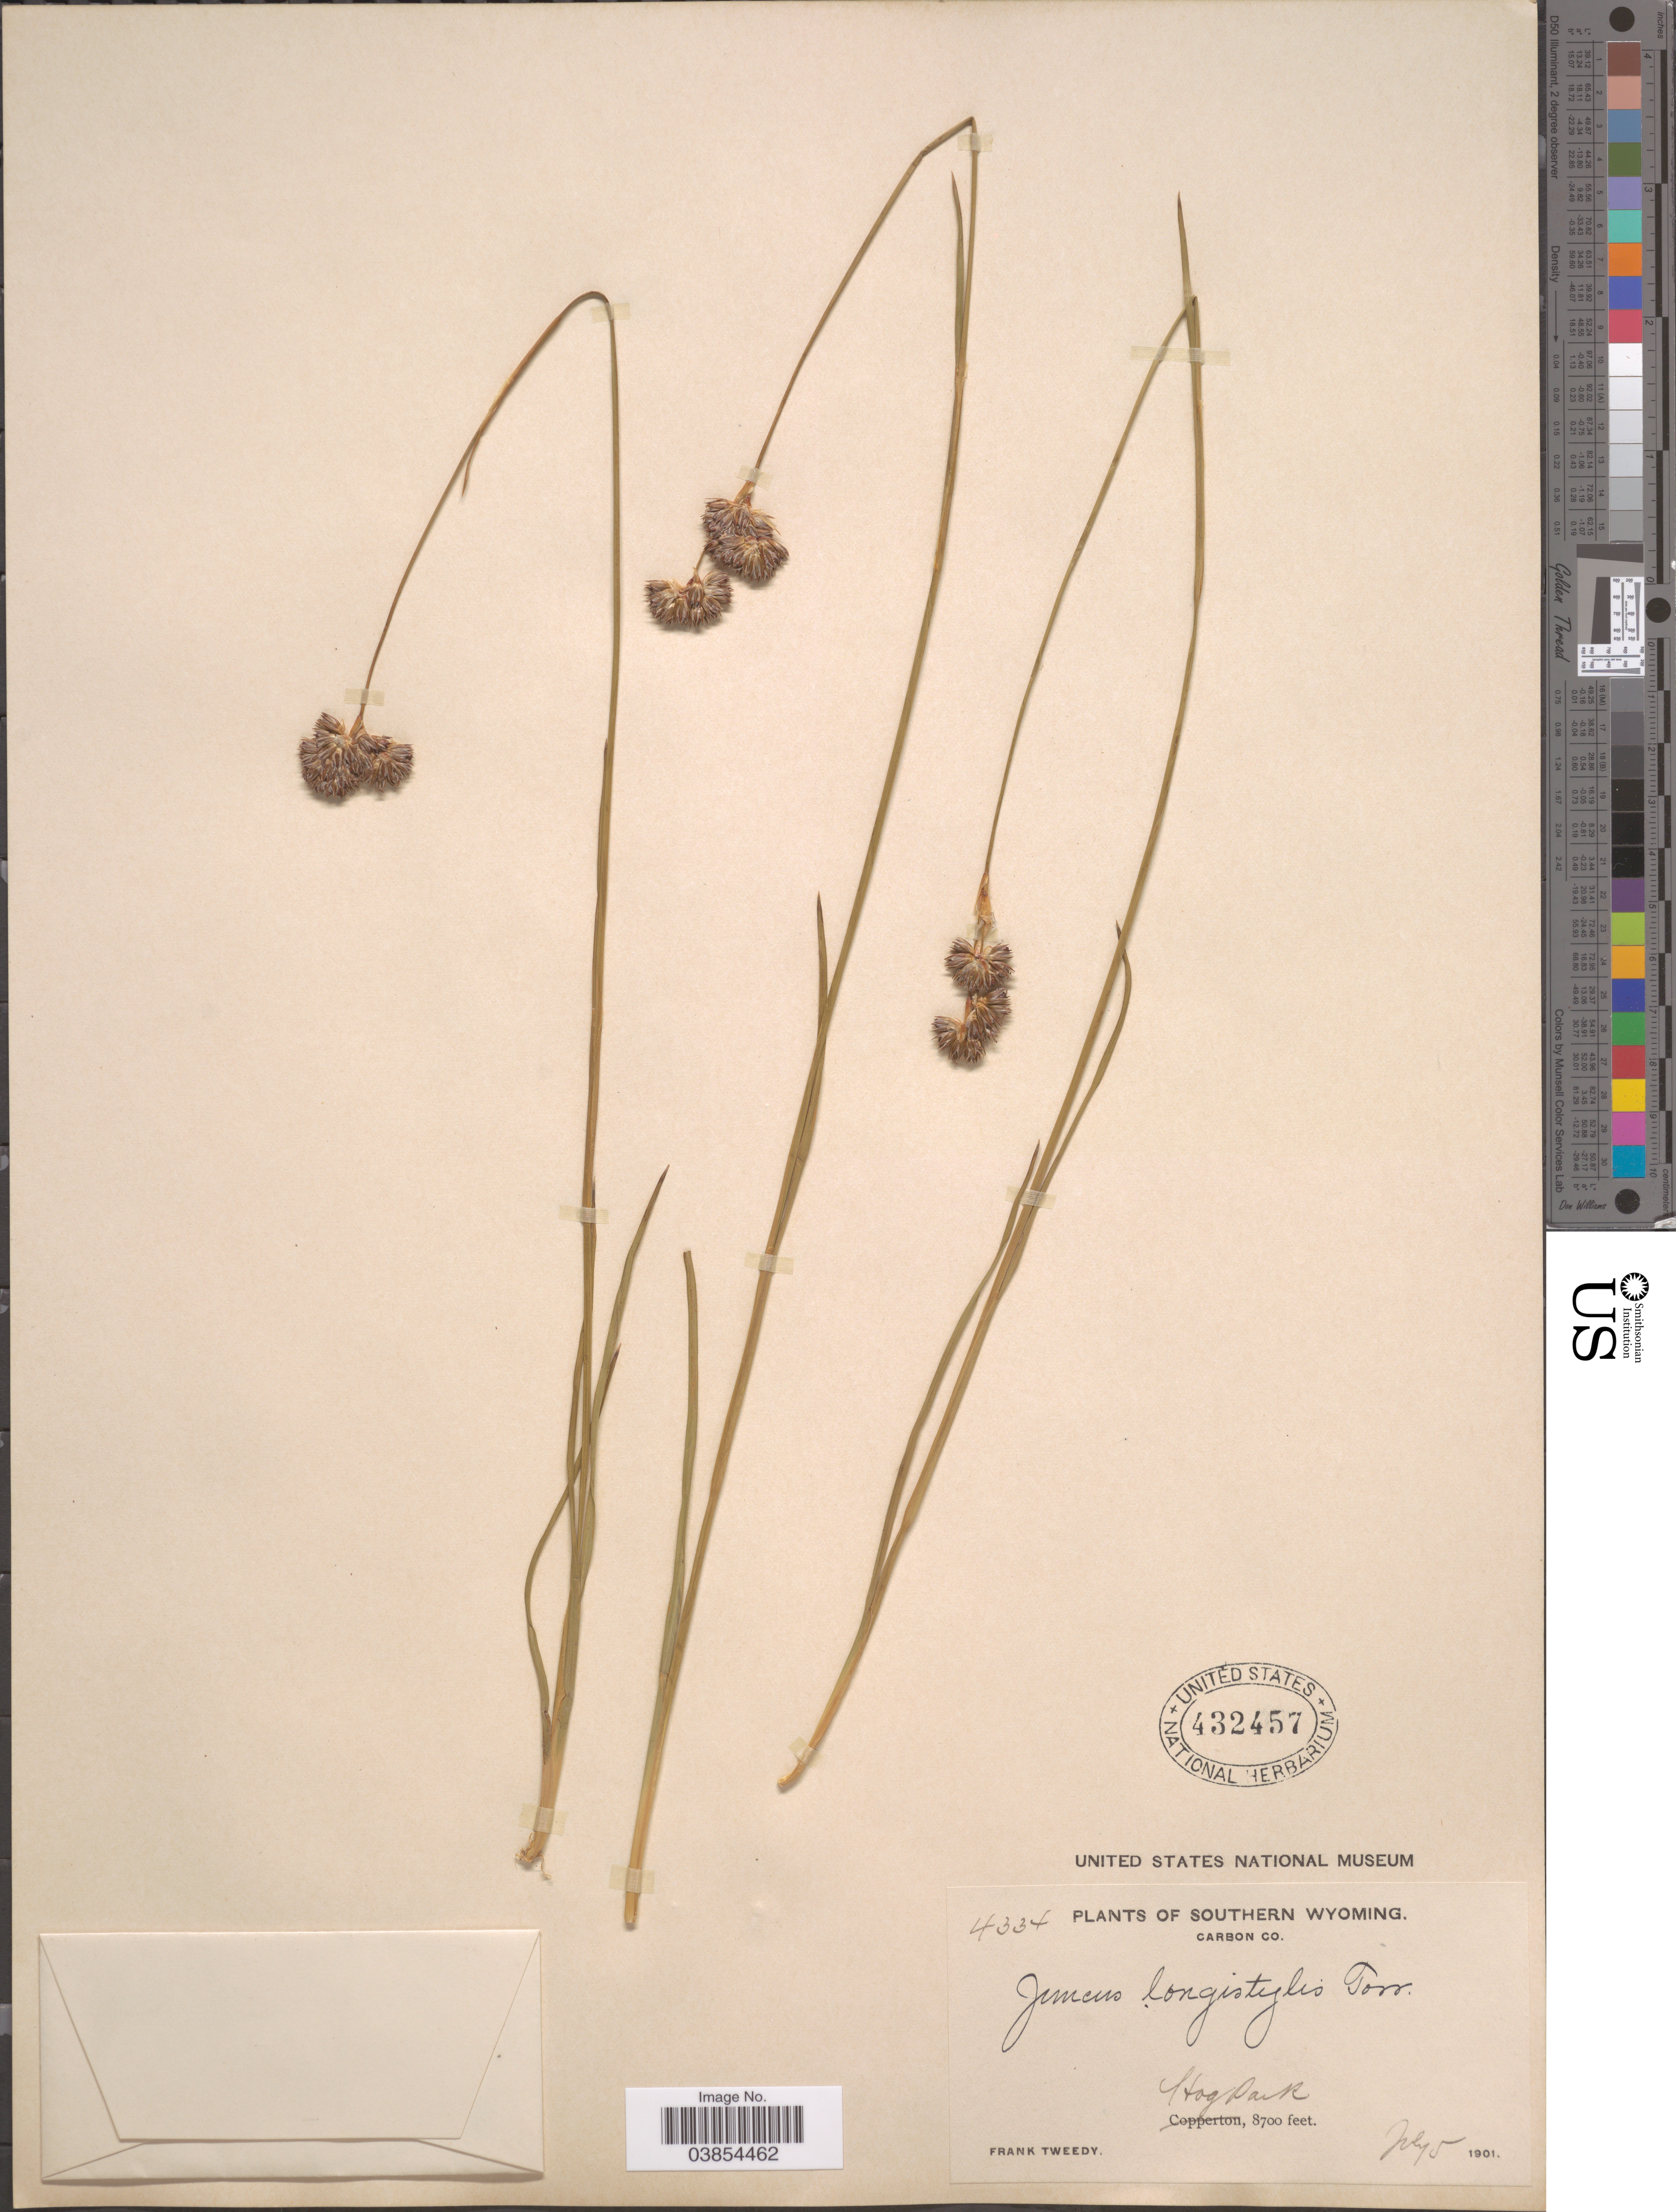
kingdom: Plantae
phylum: Tracheophyta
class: Liliopsida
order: Poales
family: Juncaceae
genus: Juncus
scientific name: Juncus longistylis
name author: Torr.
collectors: F. Tweedy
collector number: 4334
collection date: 1901-07-05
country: United States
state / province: Wyoming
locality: Southern Wyoming. Carbon Co. Hog Park.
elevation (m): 2652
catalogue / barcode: US 432457